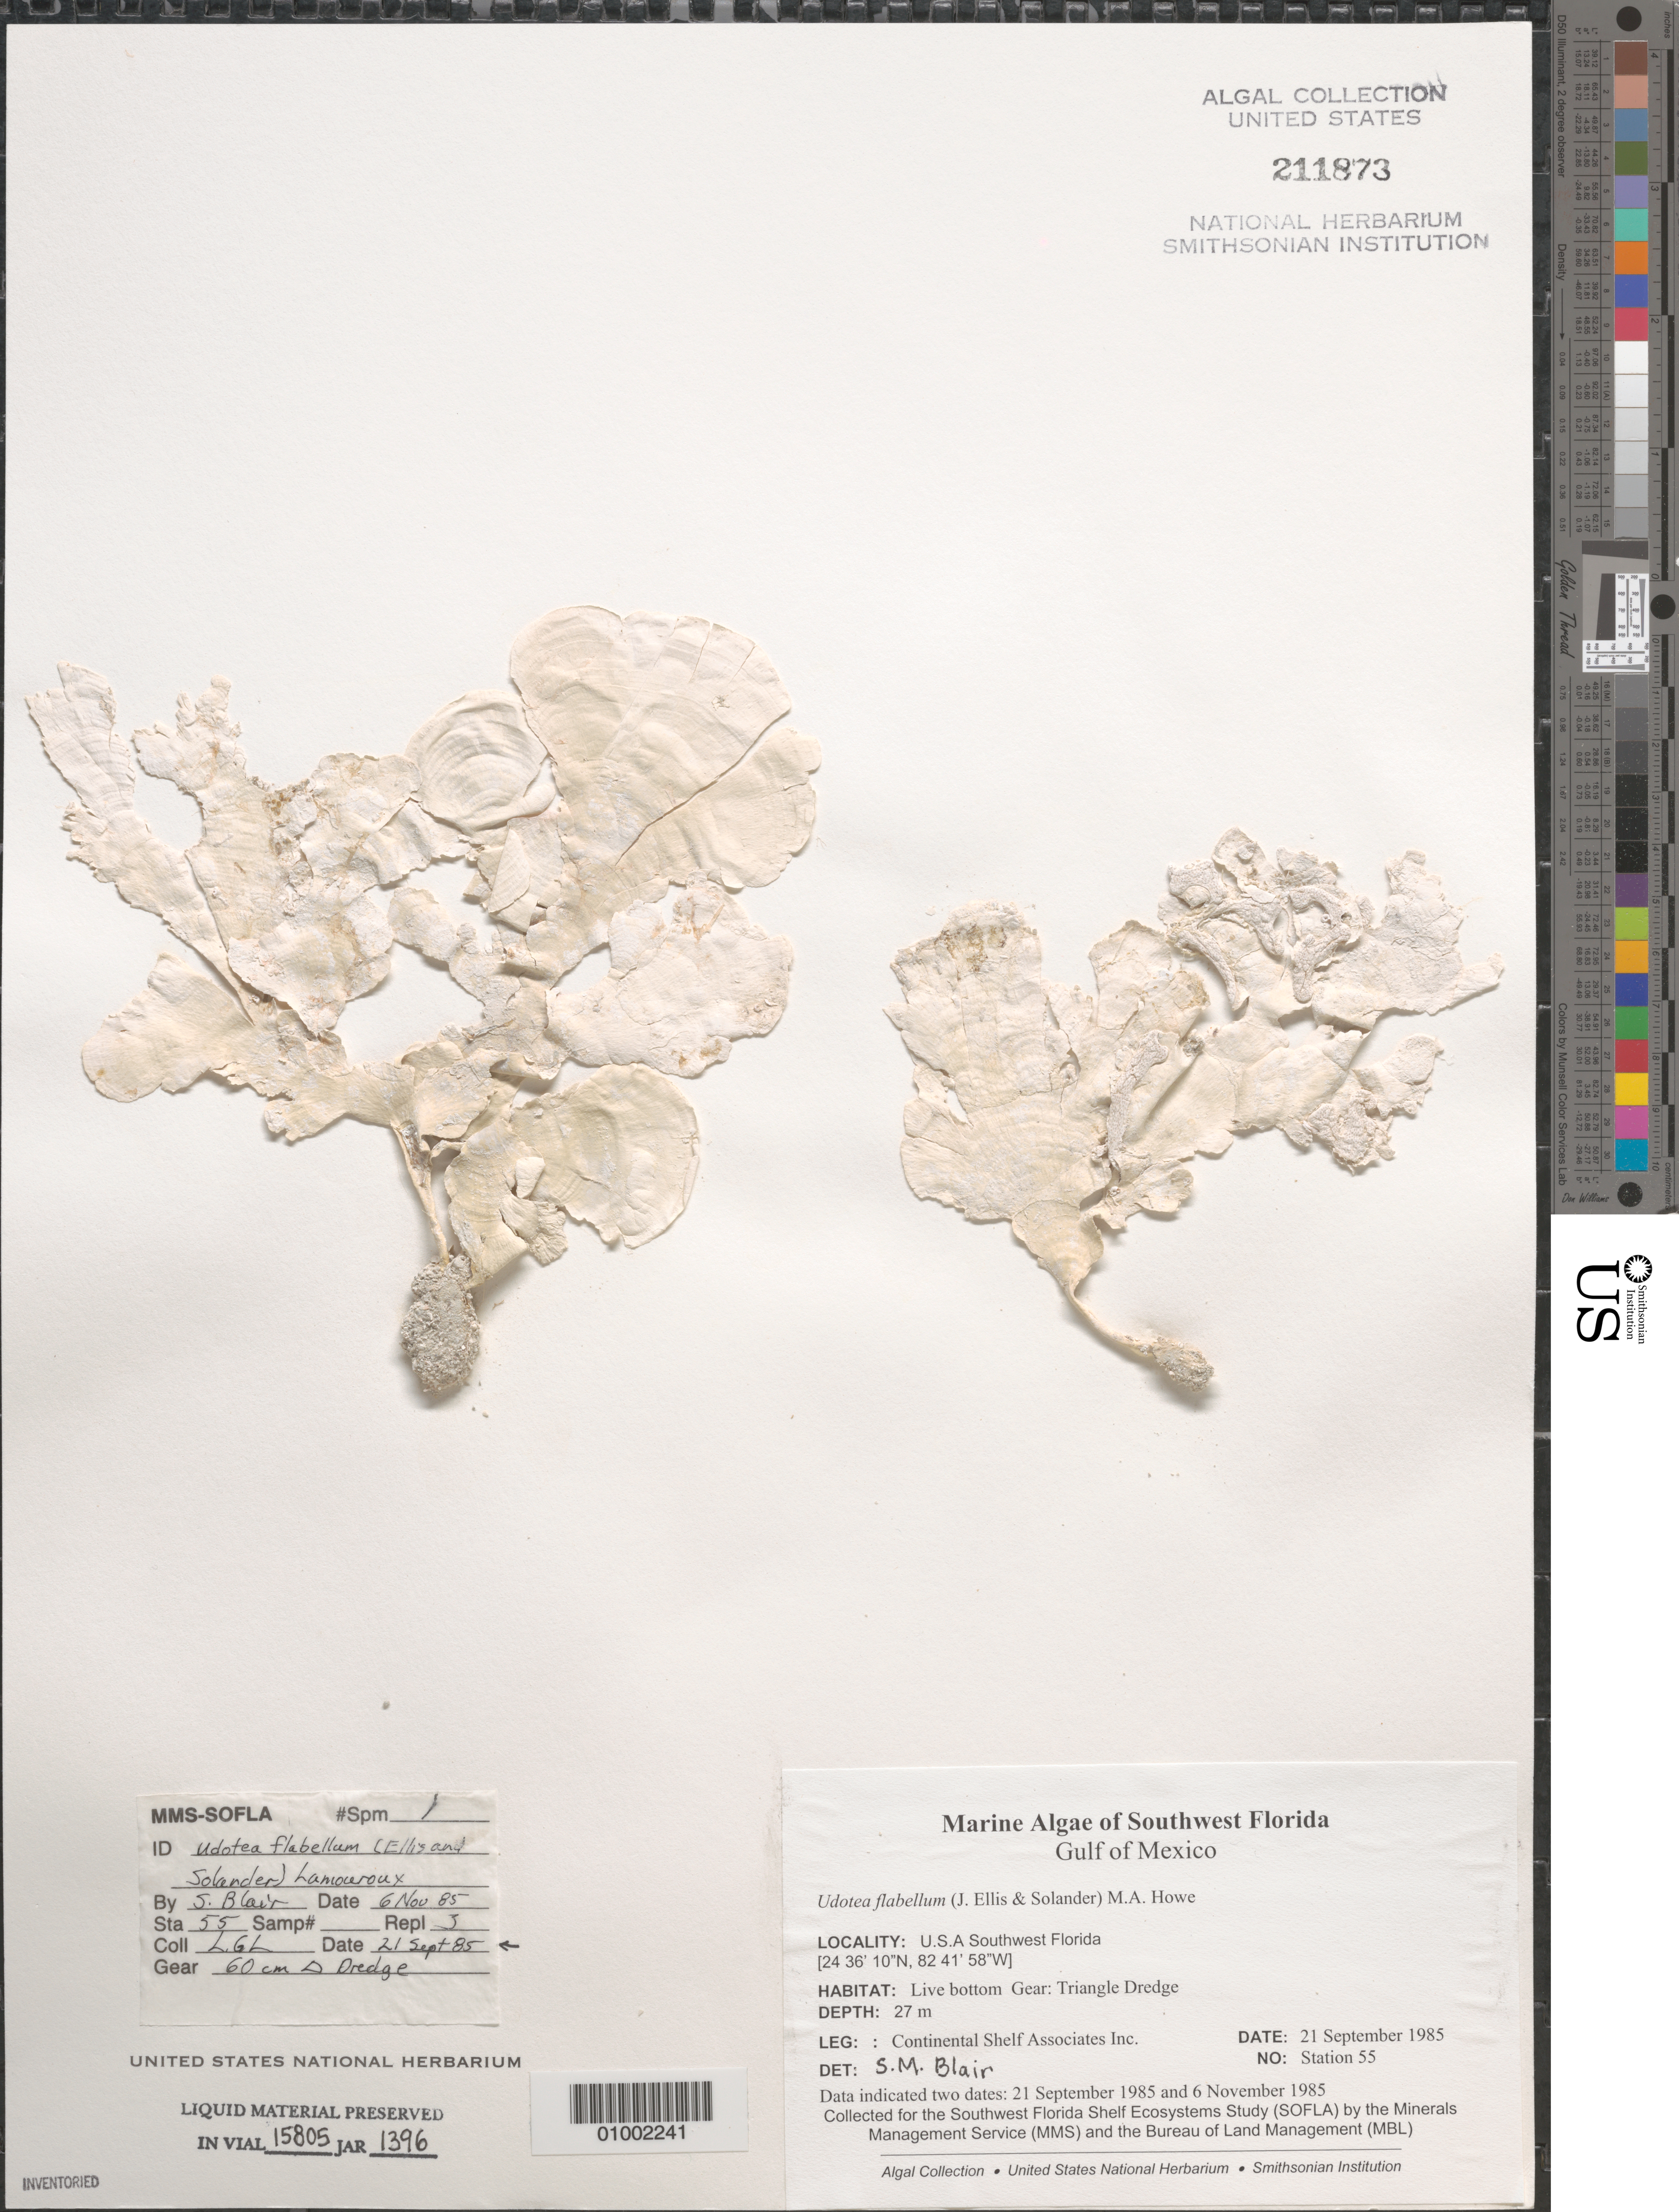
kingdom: Plantae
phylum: Chlorophyta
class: Ulvophyceae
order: Bryopsidales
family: Udoteaceae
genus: Udotea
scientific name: Udotea flabellum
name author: (J. Ellis & Sol.) M. Howe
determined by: Blair, S. M.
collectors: Continental Shelf Associates for the MMS/BLM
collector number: Station 55 Repl 3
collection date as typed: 21 Sep 1985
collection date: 1985-09-21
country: United States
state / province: Florida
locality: Gulf of Mexico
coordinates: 24 36'10"N, 82 41'58"W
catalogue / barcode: US 211873